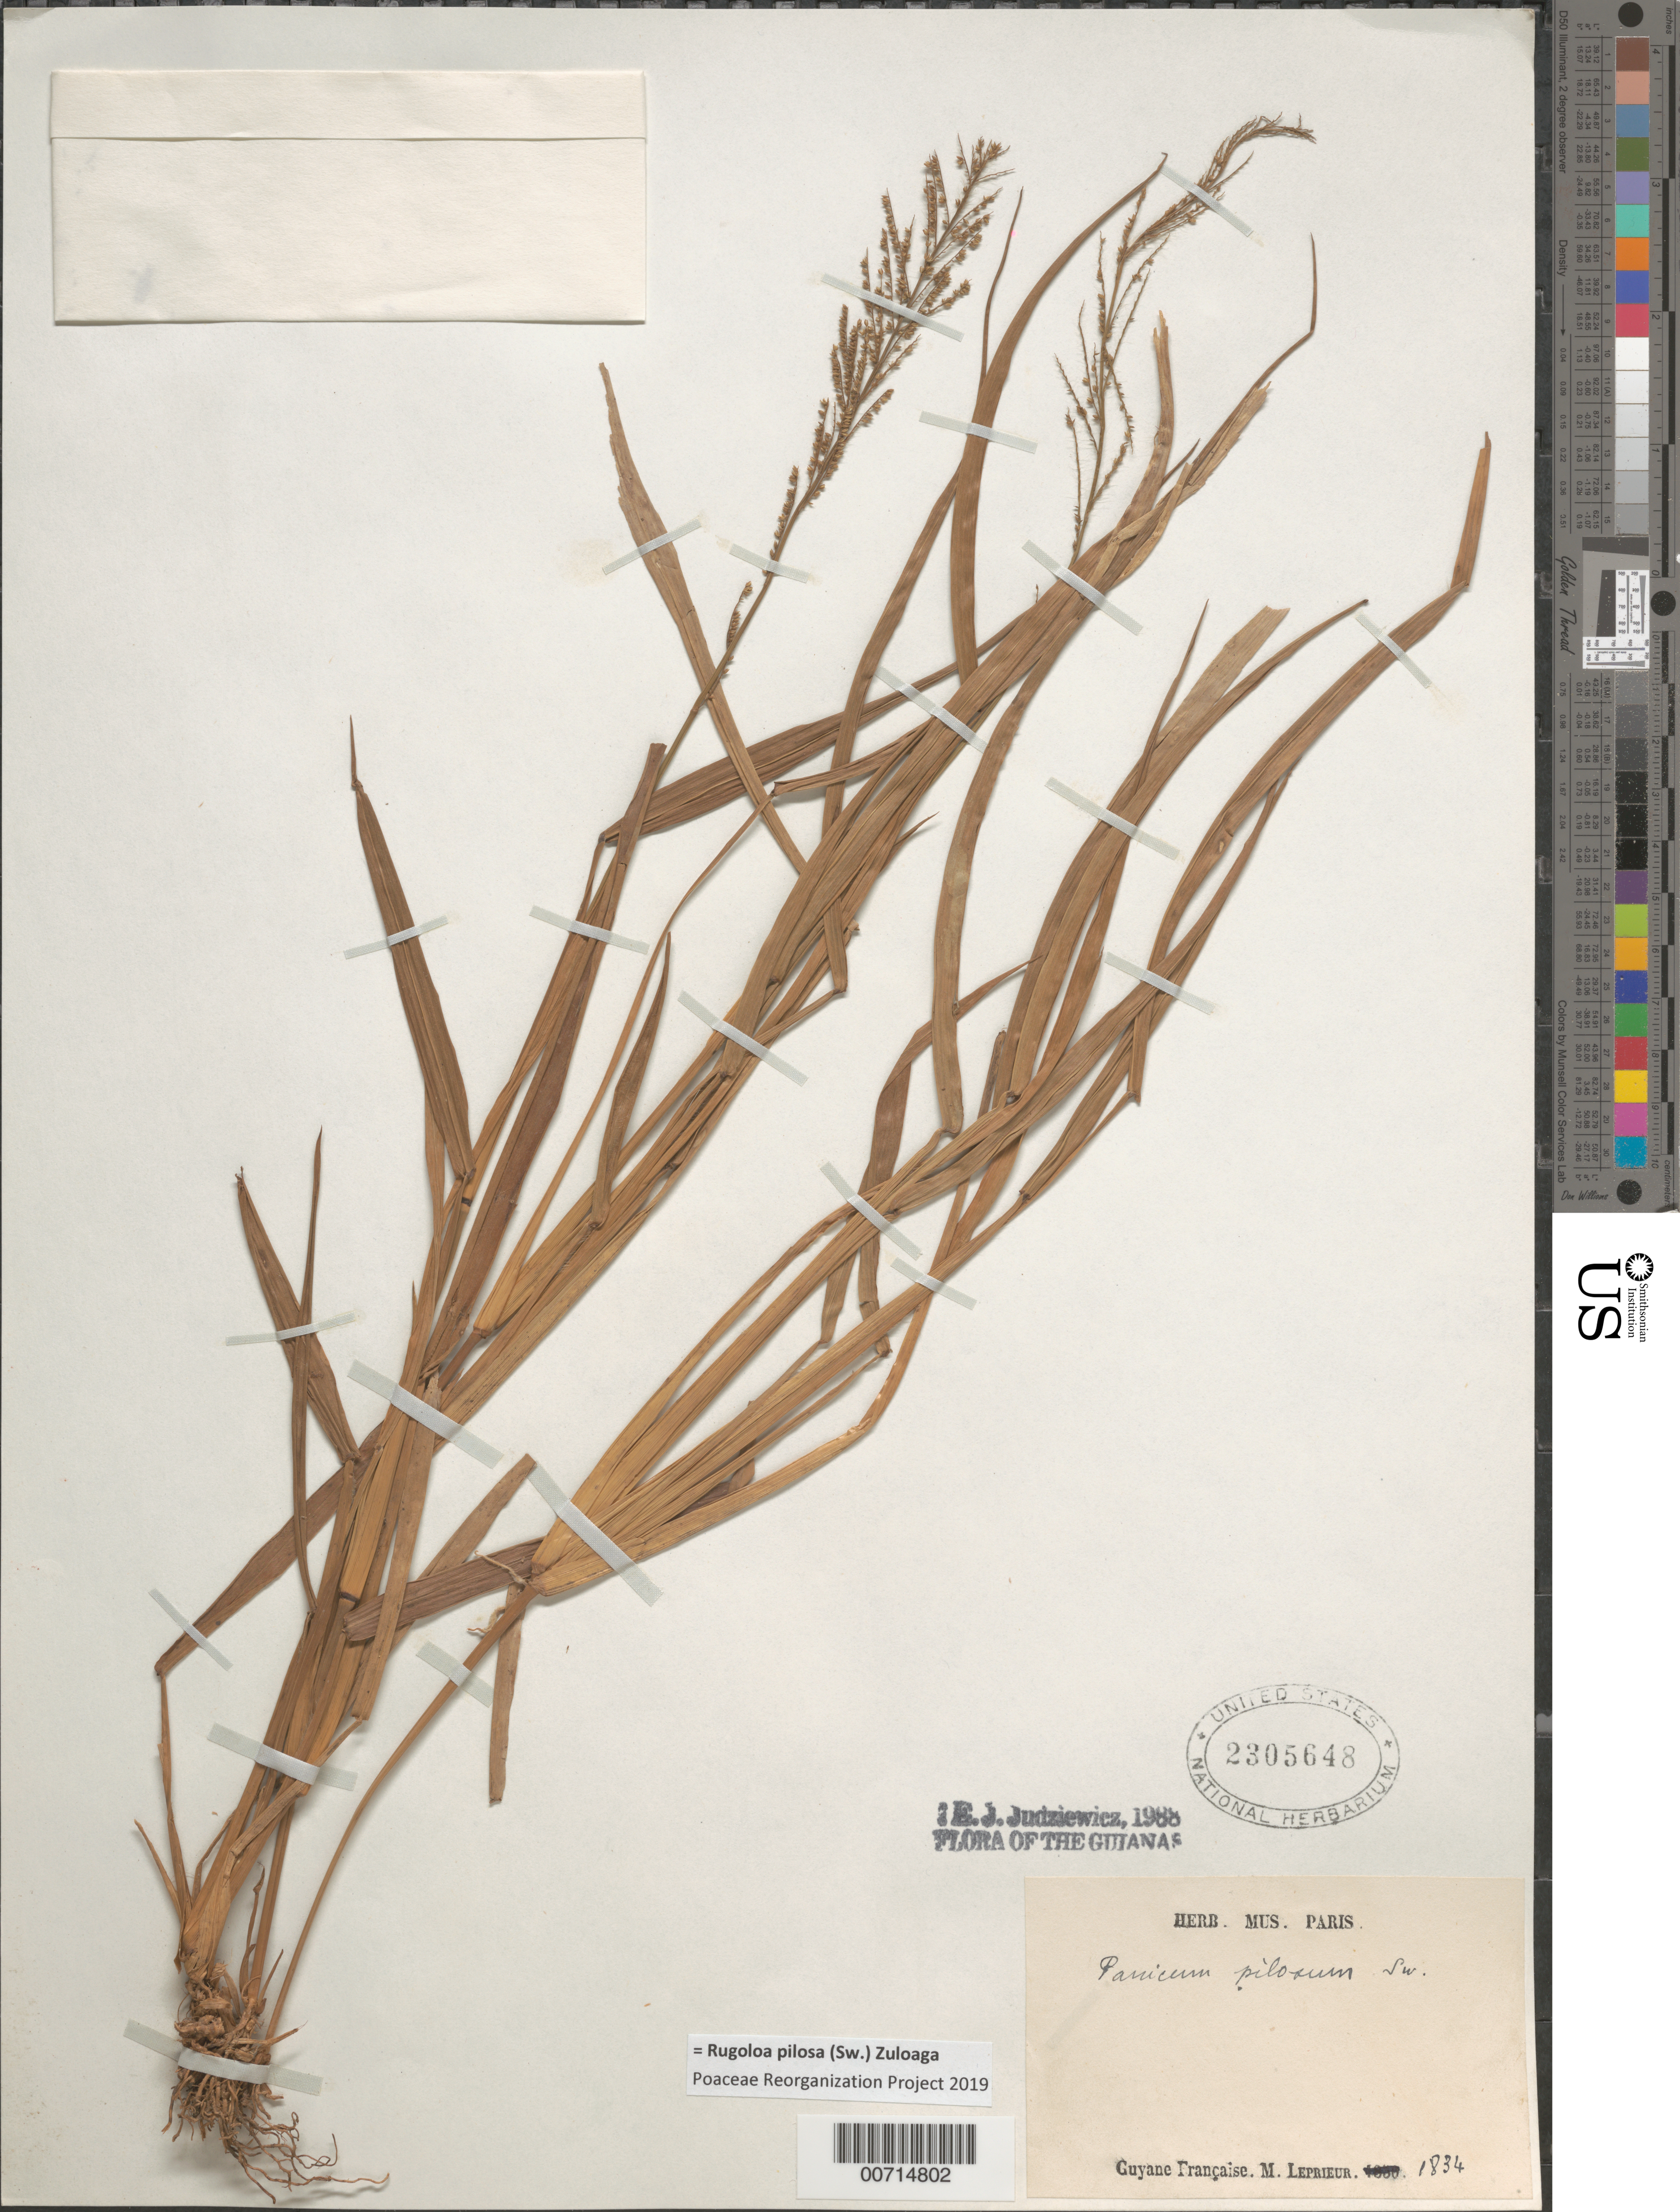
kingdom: Plantae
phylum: Tracheophyta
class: Liliopsida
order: Poales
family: Poaceae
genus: Panicum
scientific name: Panicum pilosum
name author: Sw.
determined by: Judziewicz, E. J.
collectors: F. M. R. Leprieur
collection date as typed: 1834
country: French Guiana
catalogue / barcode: US 2305648